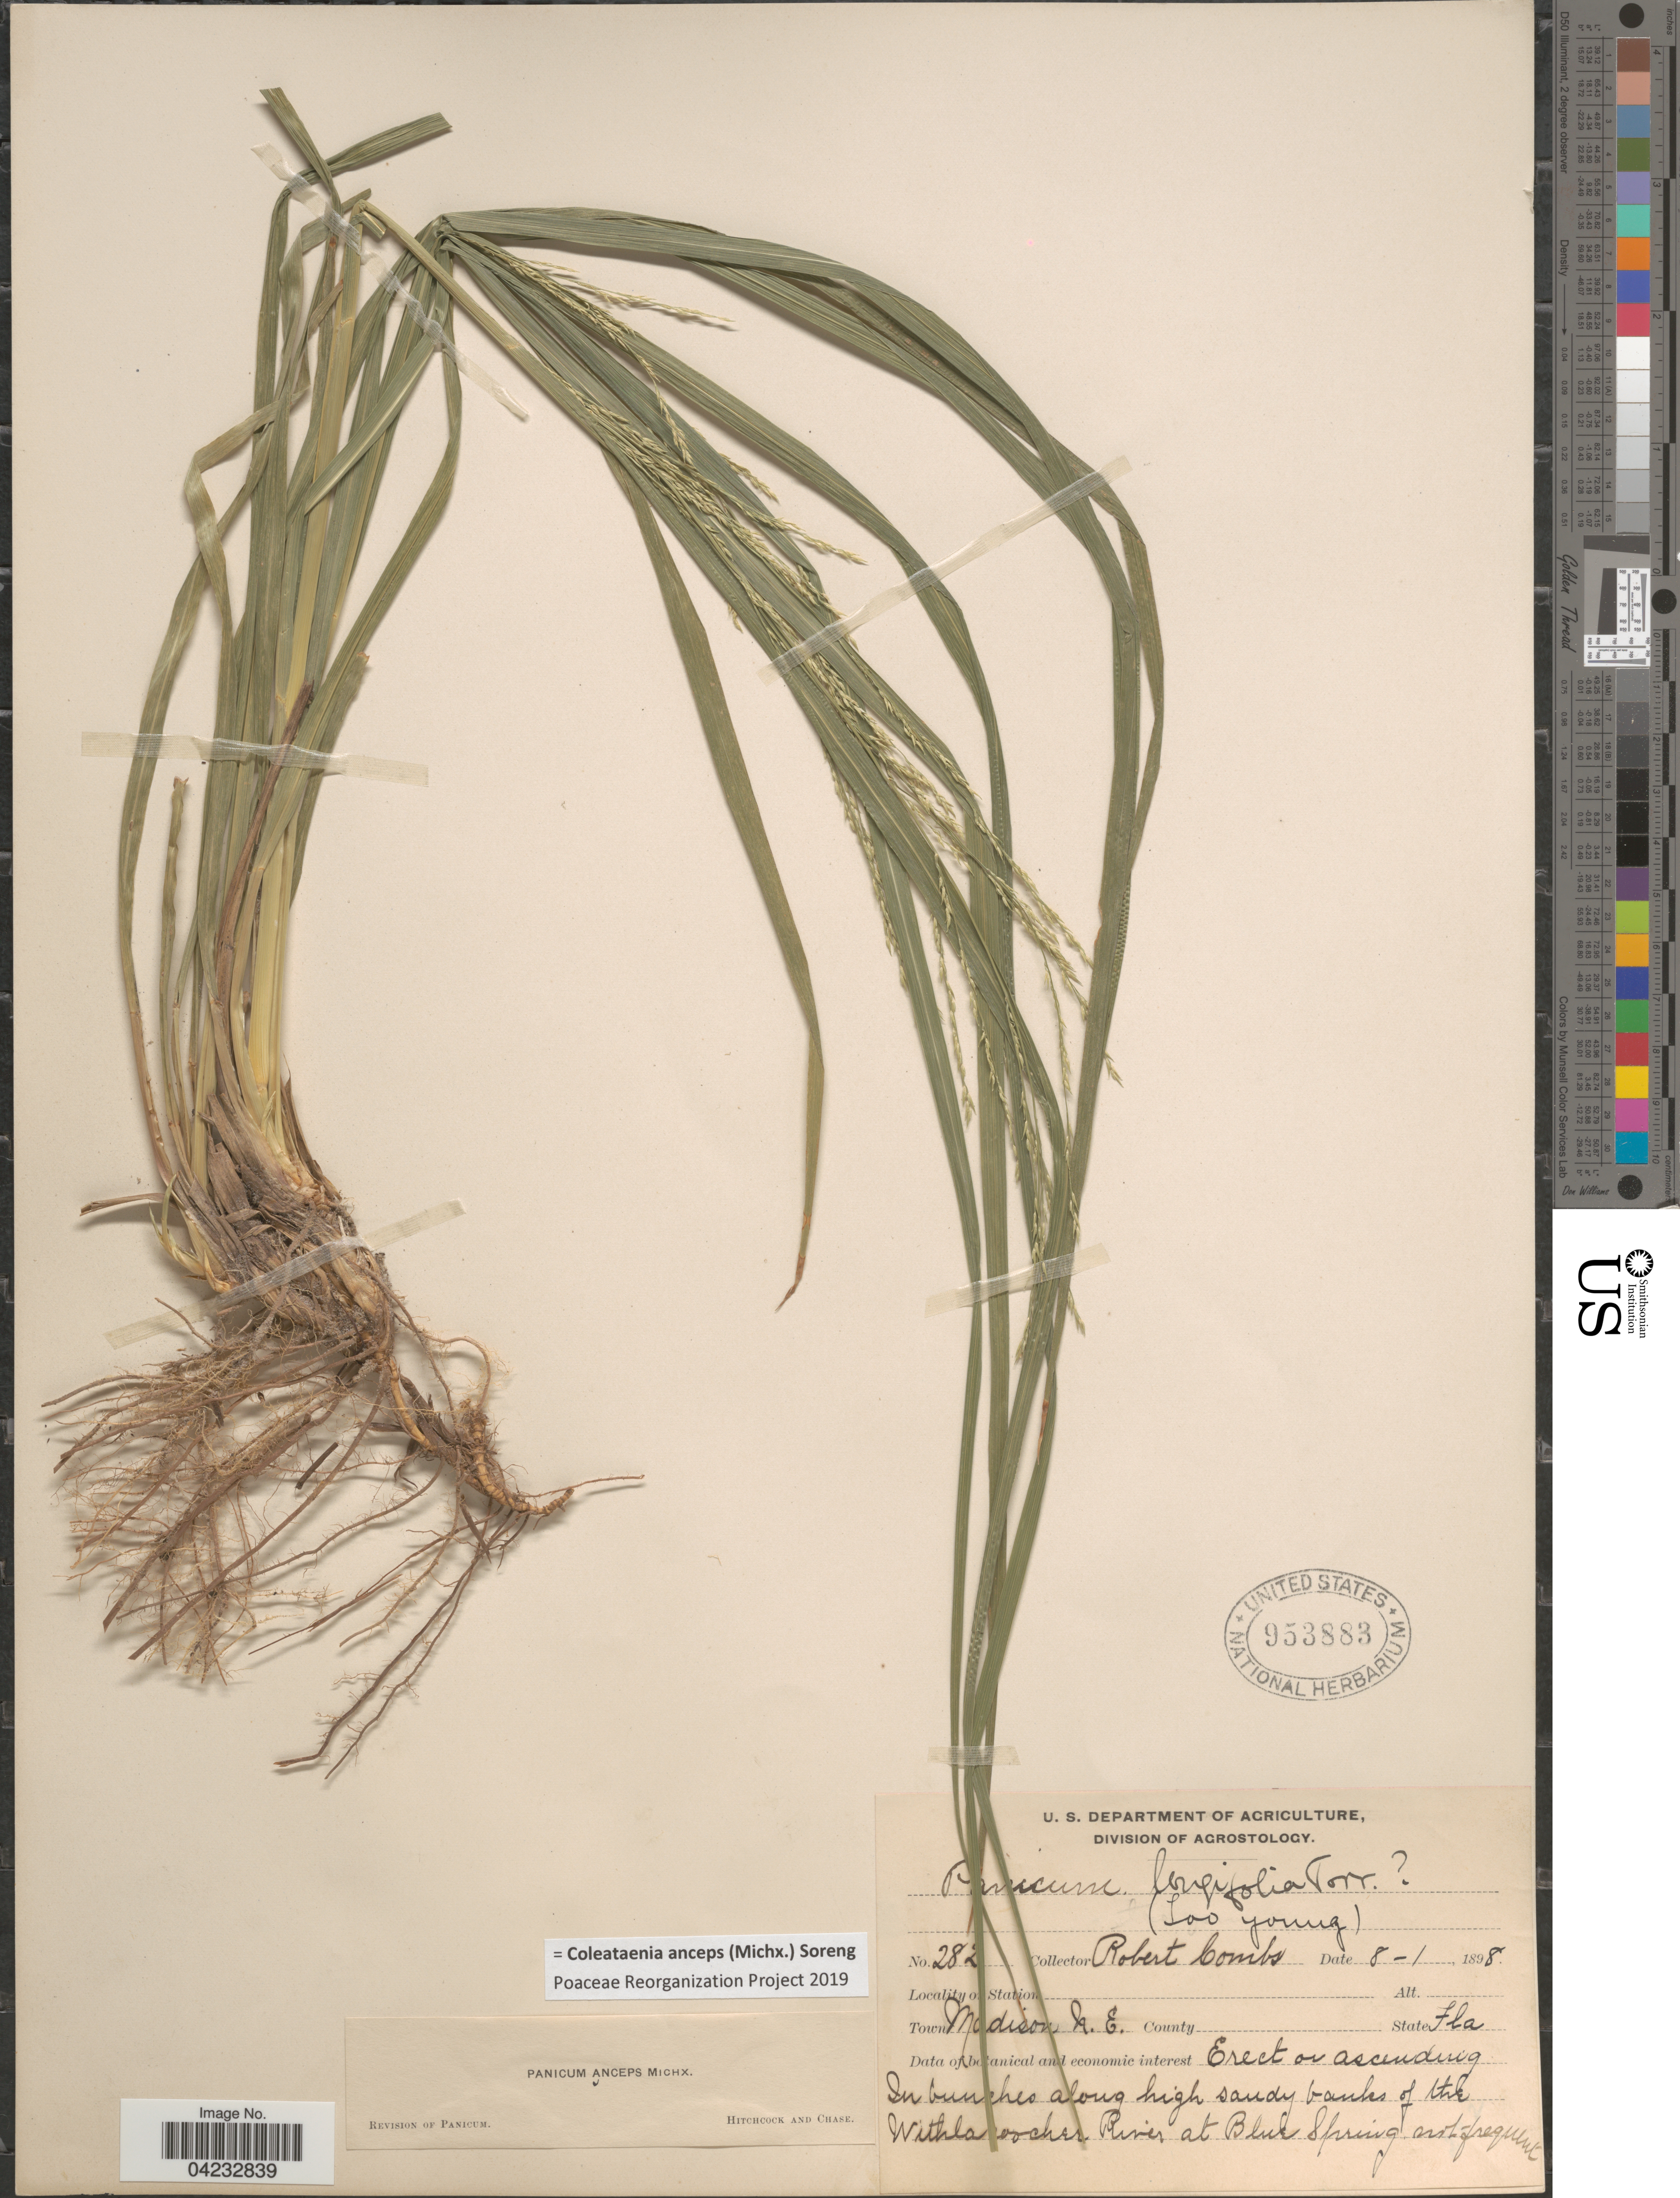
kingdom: Plantae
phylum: Tracheophyta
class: Liliopsida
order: Poales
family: Poaceae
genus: Coleataenia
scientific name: Coleataenia anceps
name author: (Michx.) Soreng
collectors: R. Combs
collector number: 282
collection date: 1898-08-01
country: United States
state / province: Florida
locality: Town Madison, N. E. Along high sandy banks of the Withlacoochee River at Blue Spring.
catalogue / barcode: US 953883